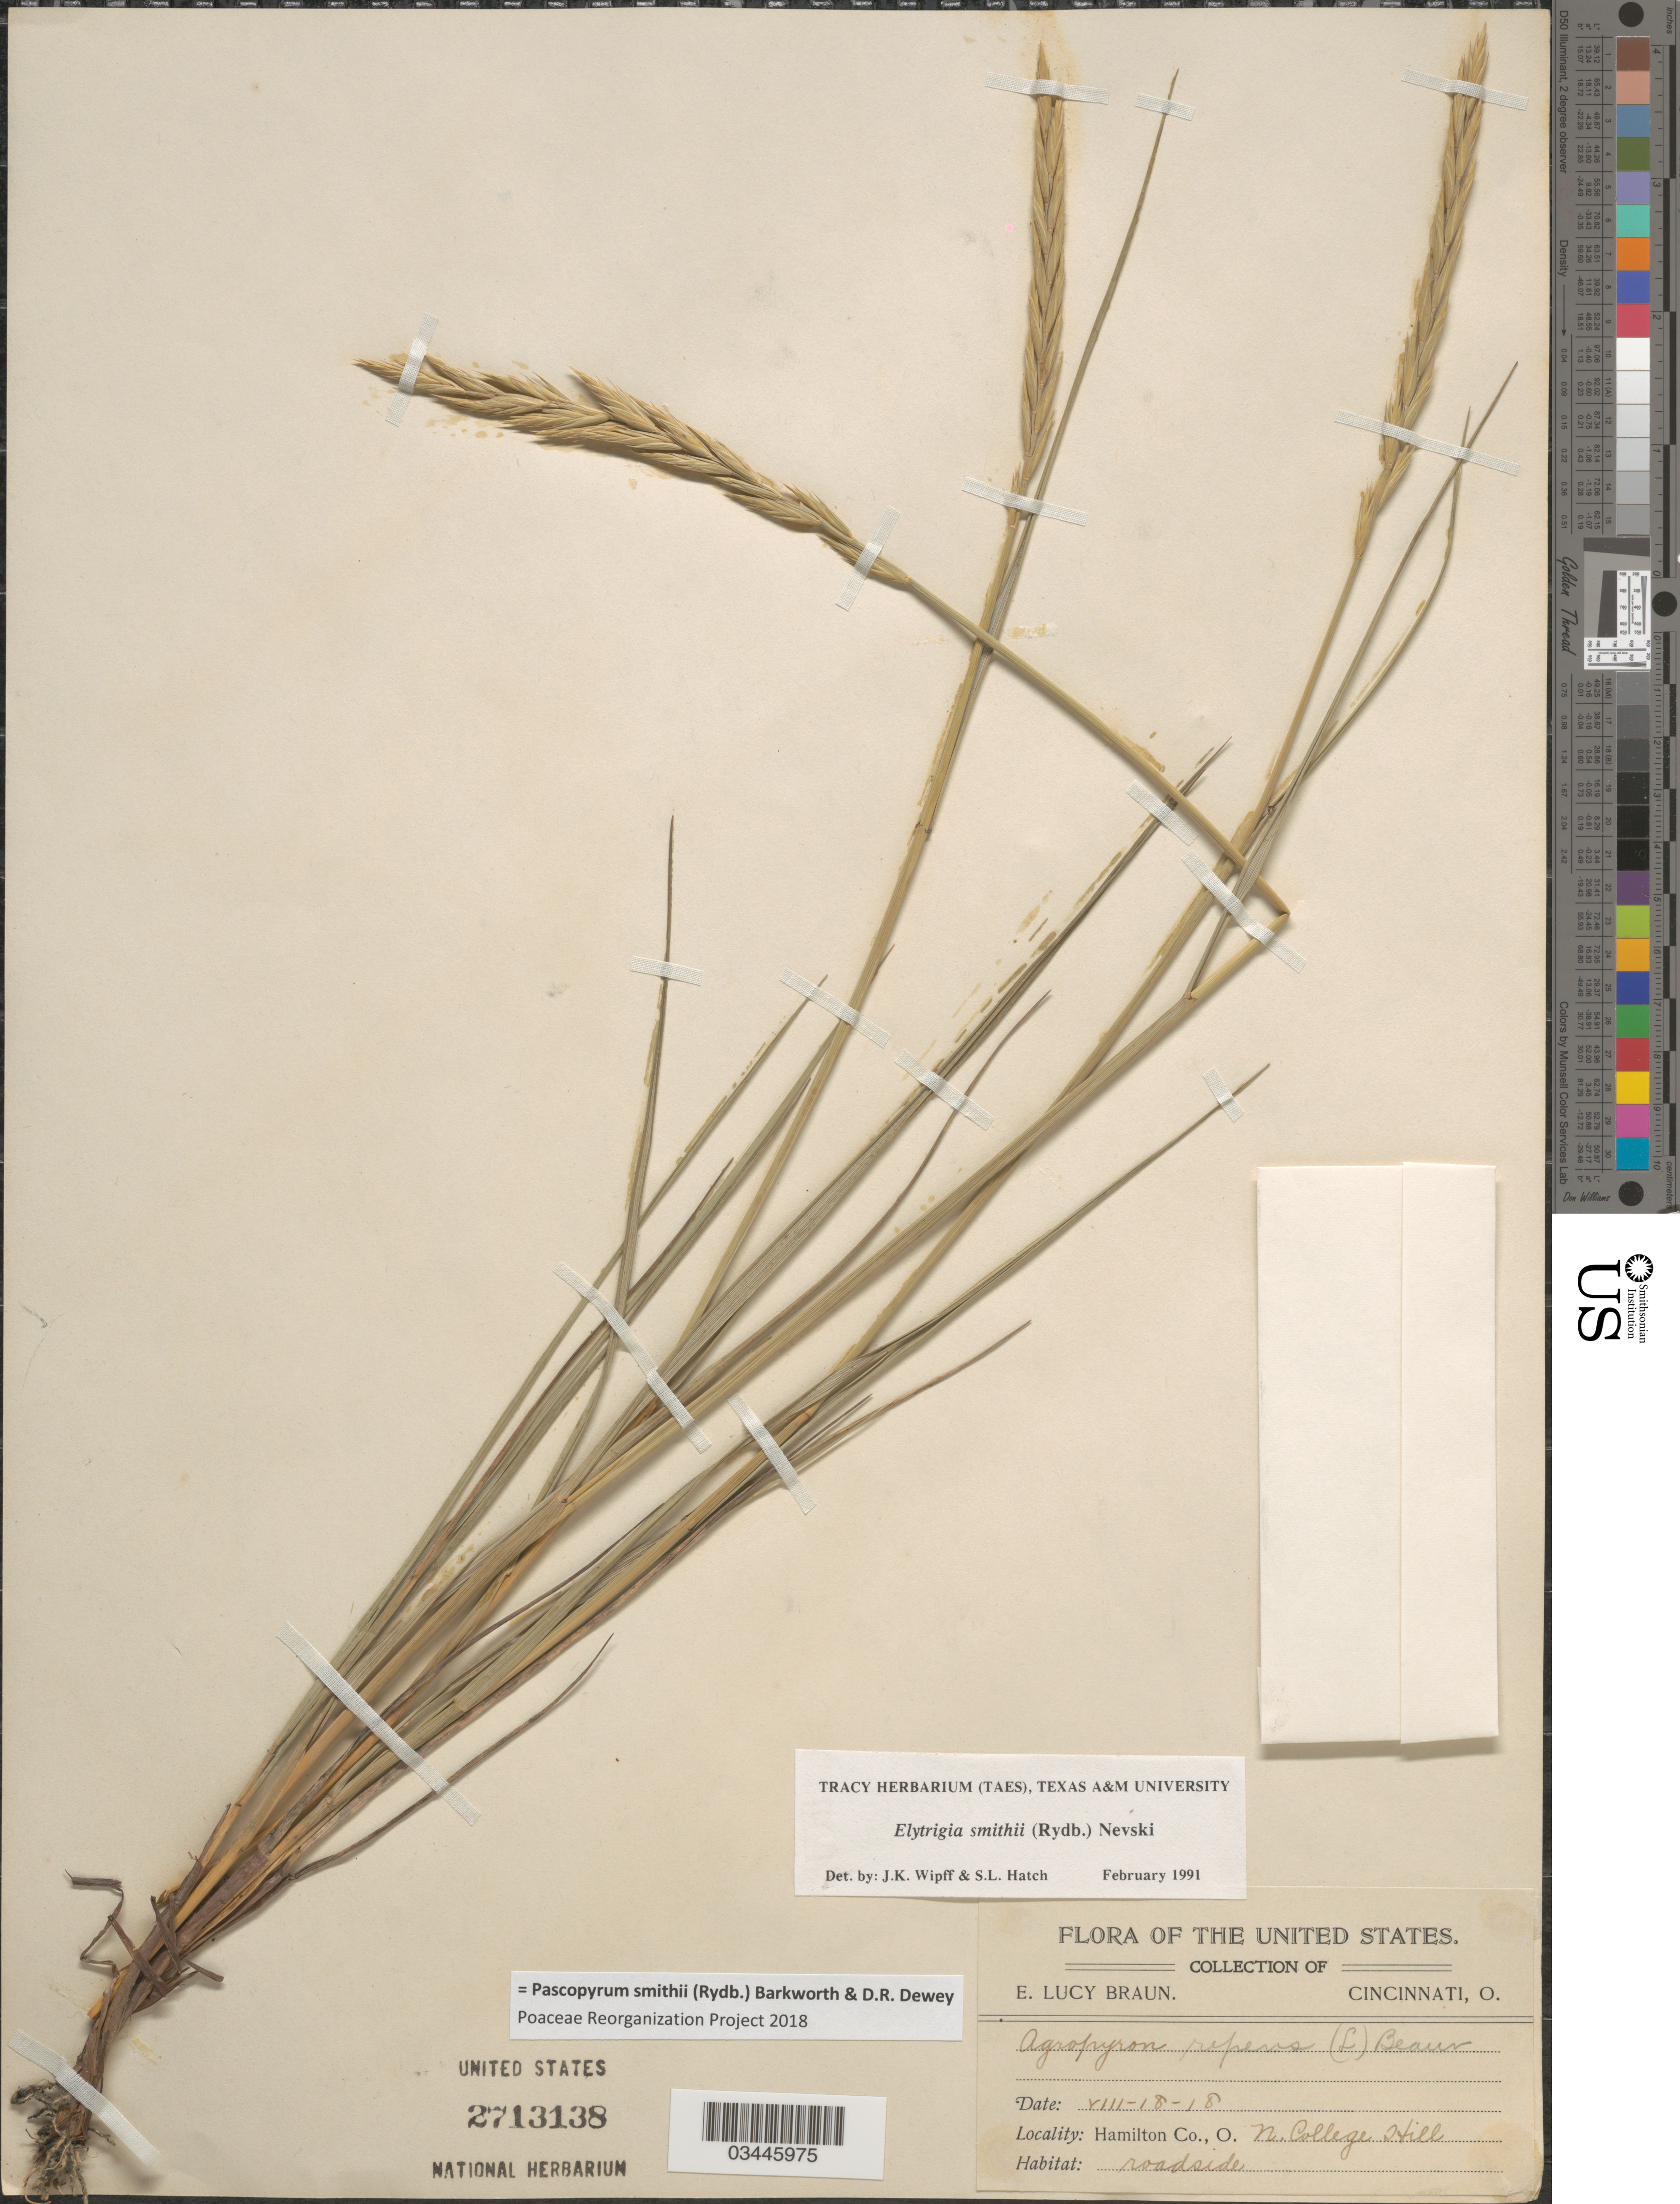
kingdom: Plantae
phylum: Tracheophyta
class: Liliopsida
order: Poales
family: Poaceae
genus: Pascopyrum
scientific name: Pascopyrum smithii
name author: (Rydb.) Barkworth & Dewey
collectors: E. L. Braun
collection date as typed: Transcribed d/m/y: 18/8/18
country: United States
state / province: Ohio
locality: Hamilton Co. N. College Hill.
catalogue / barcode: US 2713138